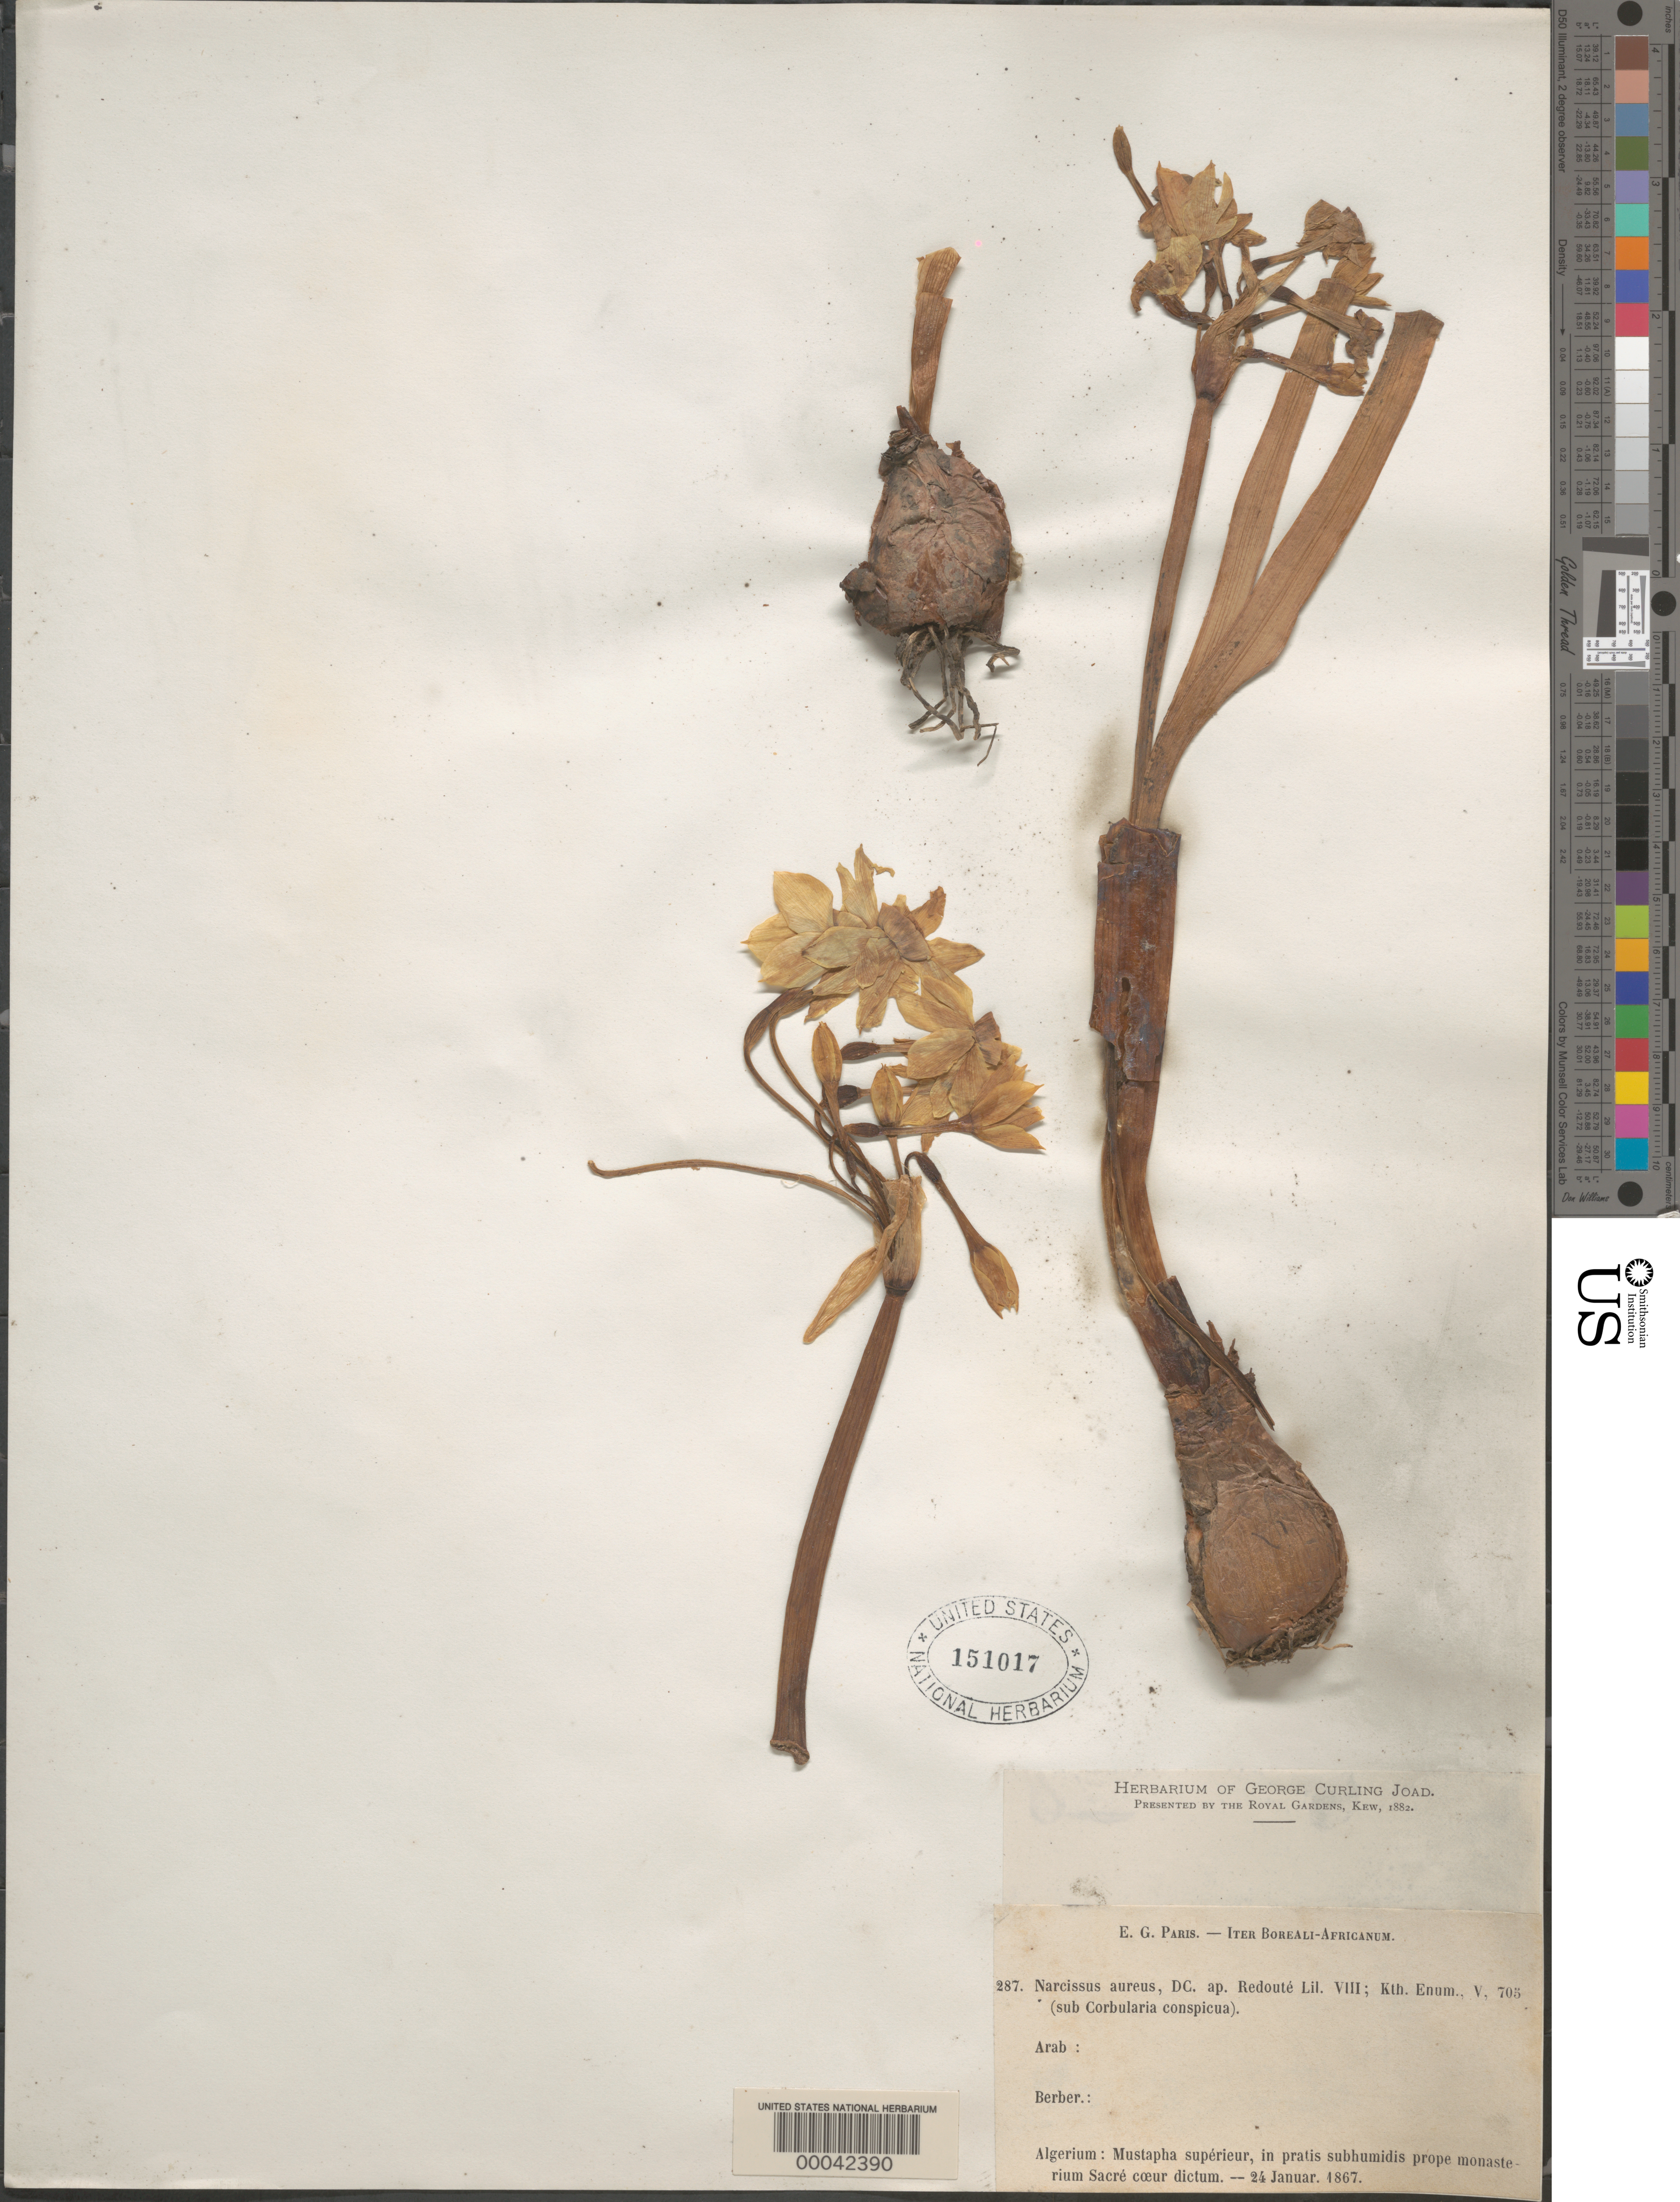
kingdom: Plantae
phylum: Tracheophyta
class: Liliopsida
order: Asparagales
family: Amaryllidaceae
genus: Narcissus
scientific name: Narcissus aureus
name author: Delile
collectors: J. É. G. Paris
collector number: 287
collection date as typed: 24 Jan 1867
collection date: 1867-01-24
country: Algeria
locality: Mustapha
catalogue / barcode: US 151017